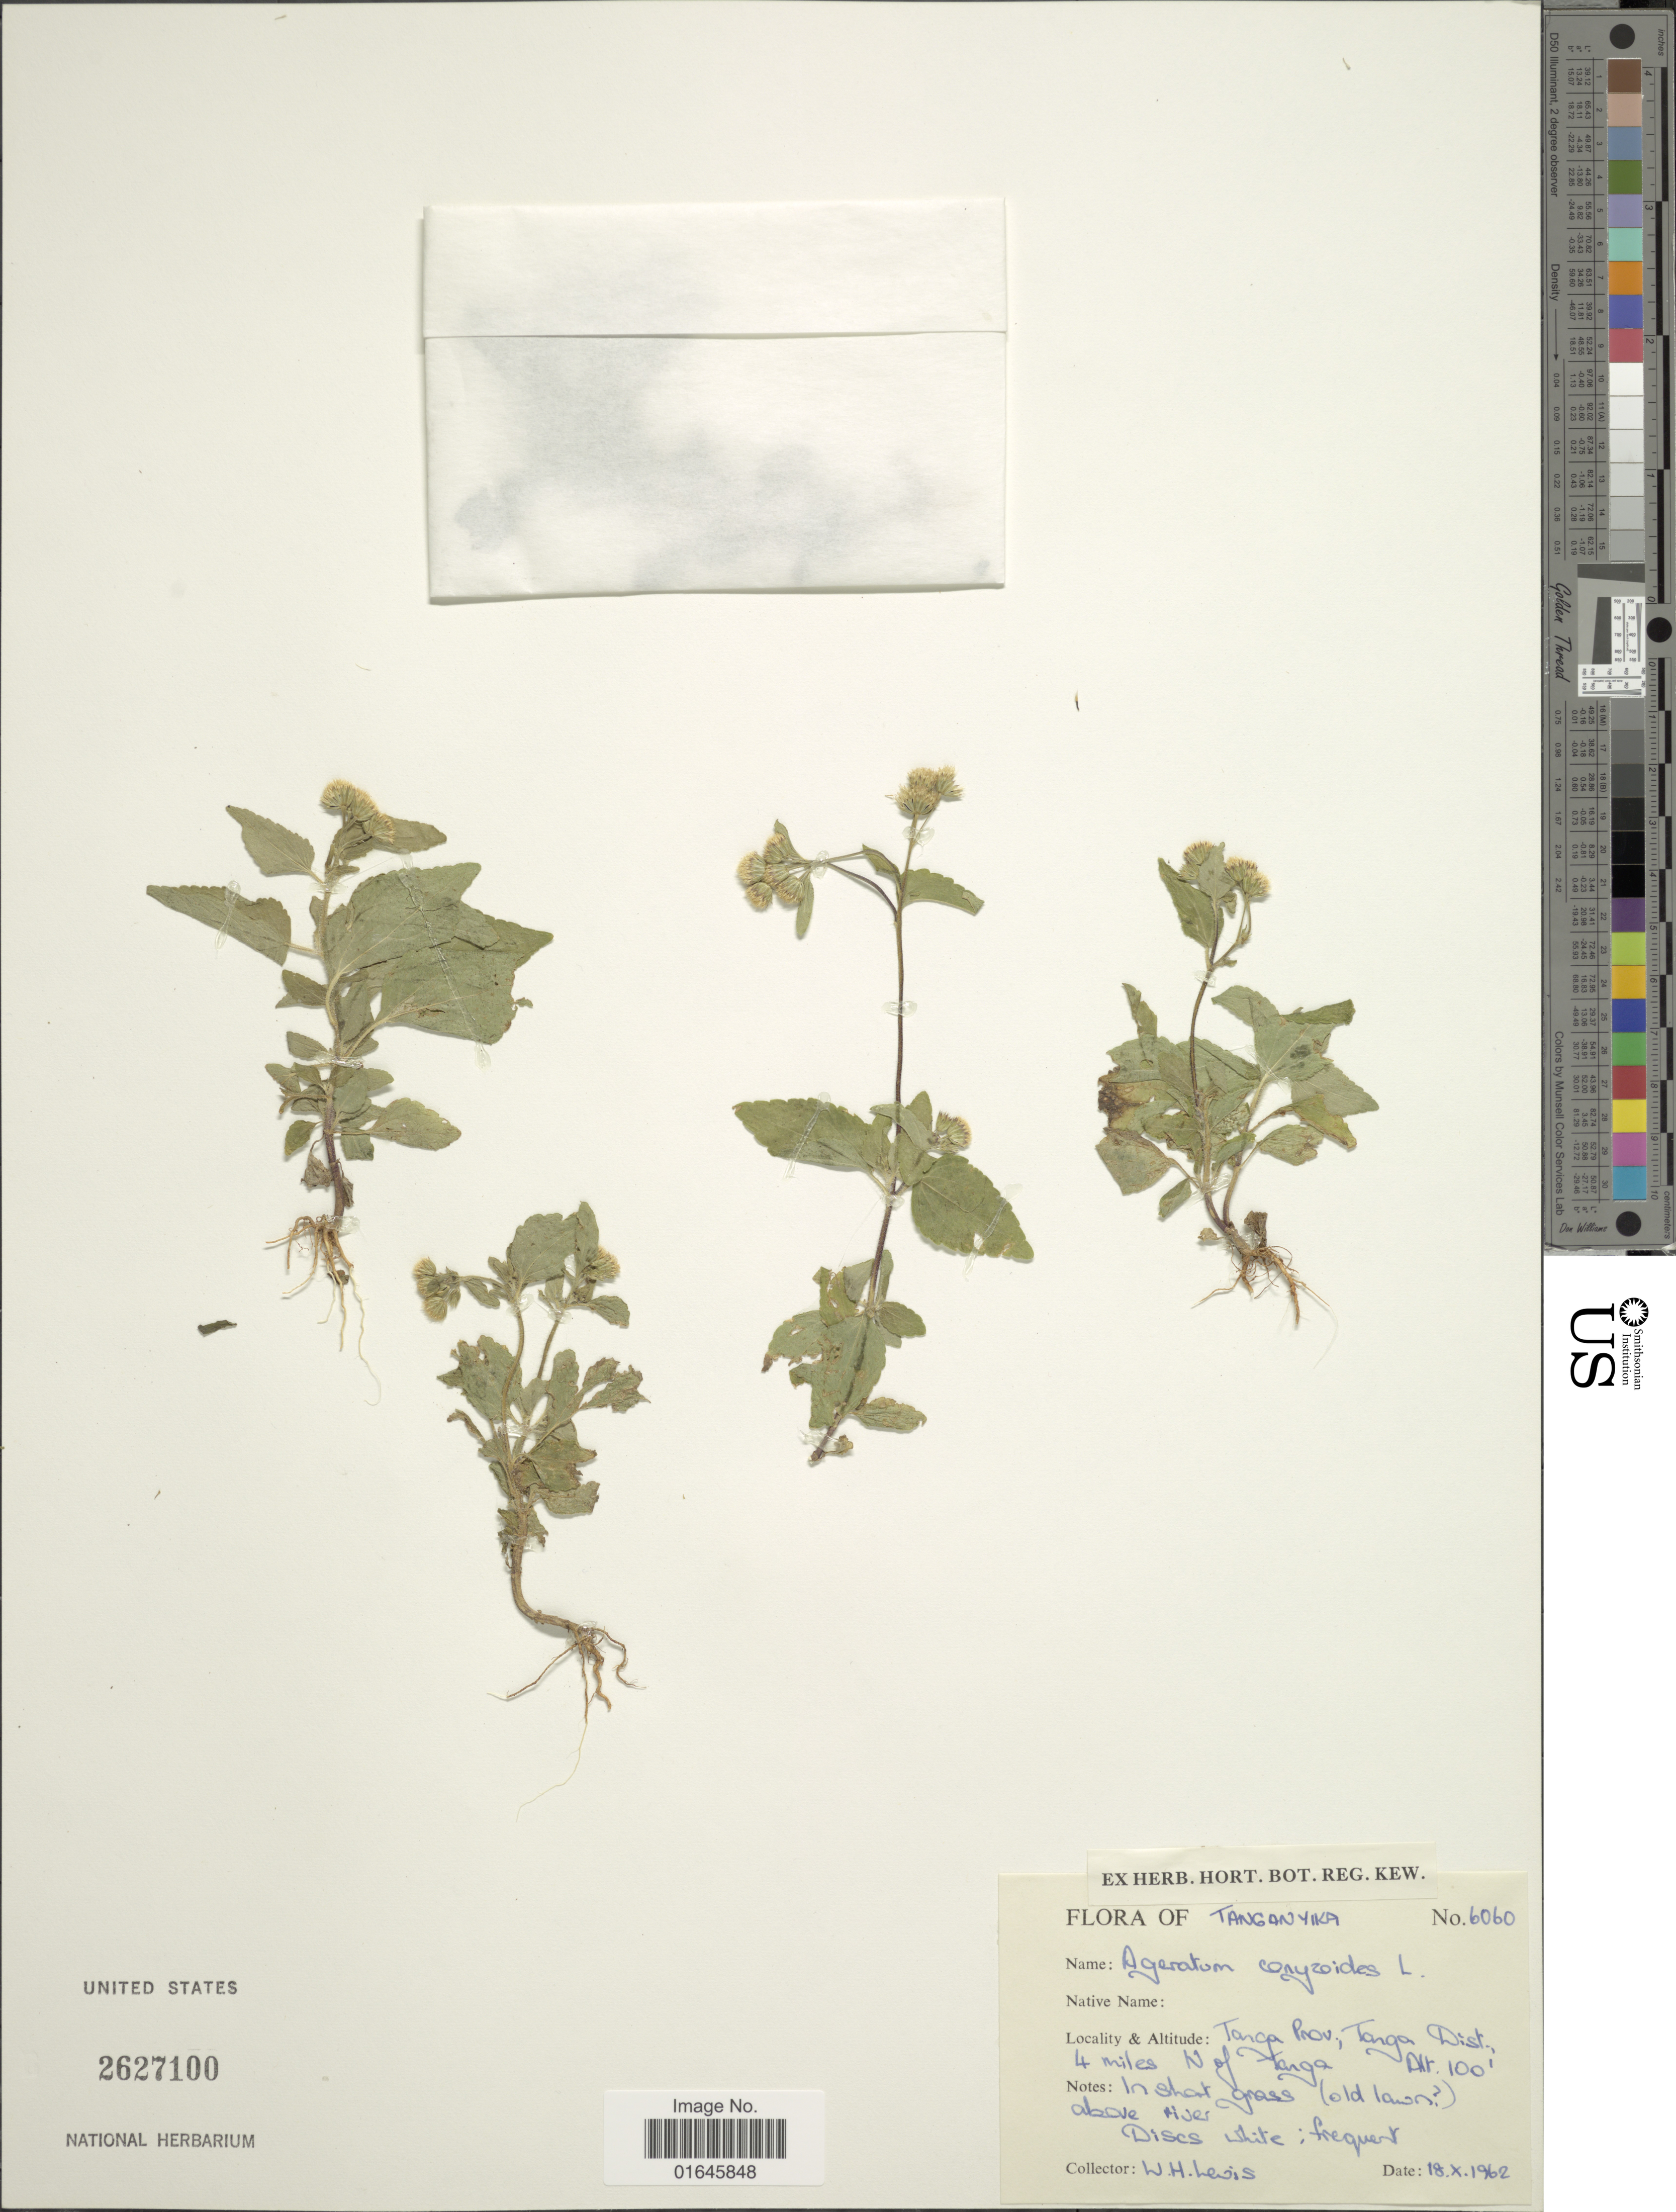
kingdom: Plantae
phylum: Tracheophyta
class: Magnoliopsida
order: Asterales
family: Asteraceae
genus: Ageratum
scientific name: Ageratum conyzoides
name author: L.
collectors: W. H. Lewis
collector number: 6060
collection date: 1962-10-18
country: Tanzania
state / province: Tanga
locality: Tanganyika, Tanga Dist., 4 miles N of Tanga.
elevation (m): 30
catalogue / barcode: US 2627100